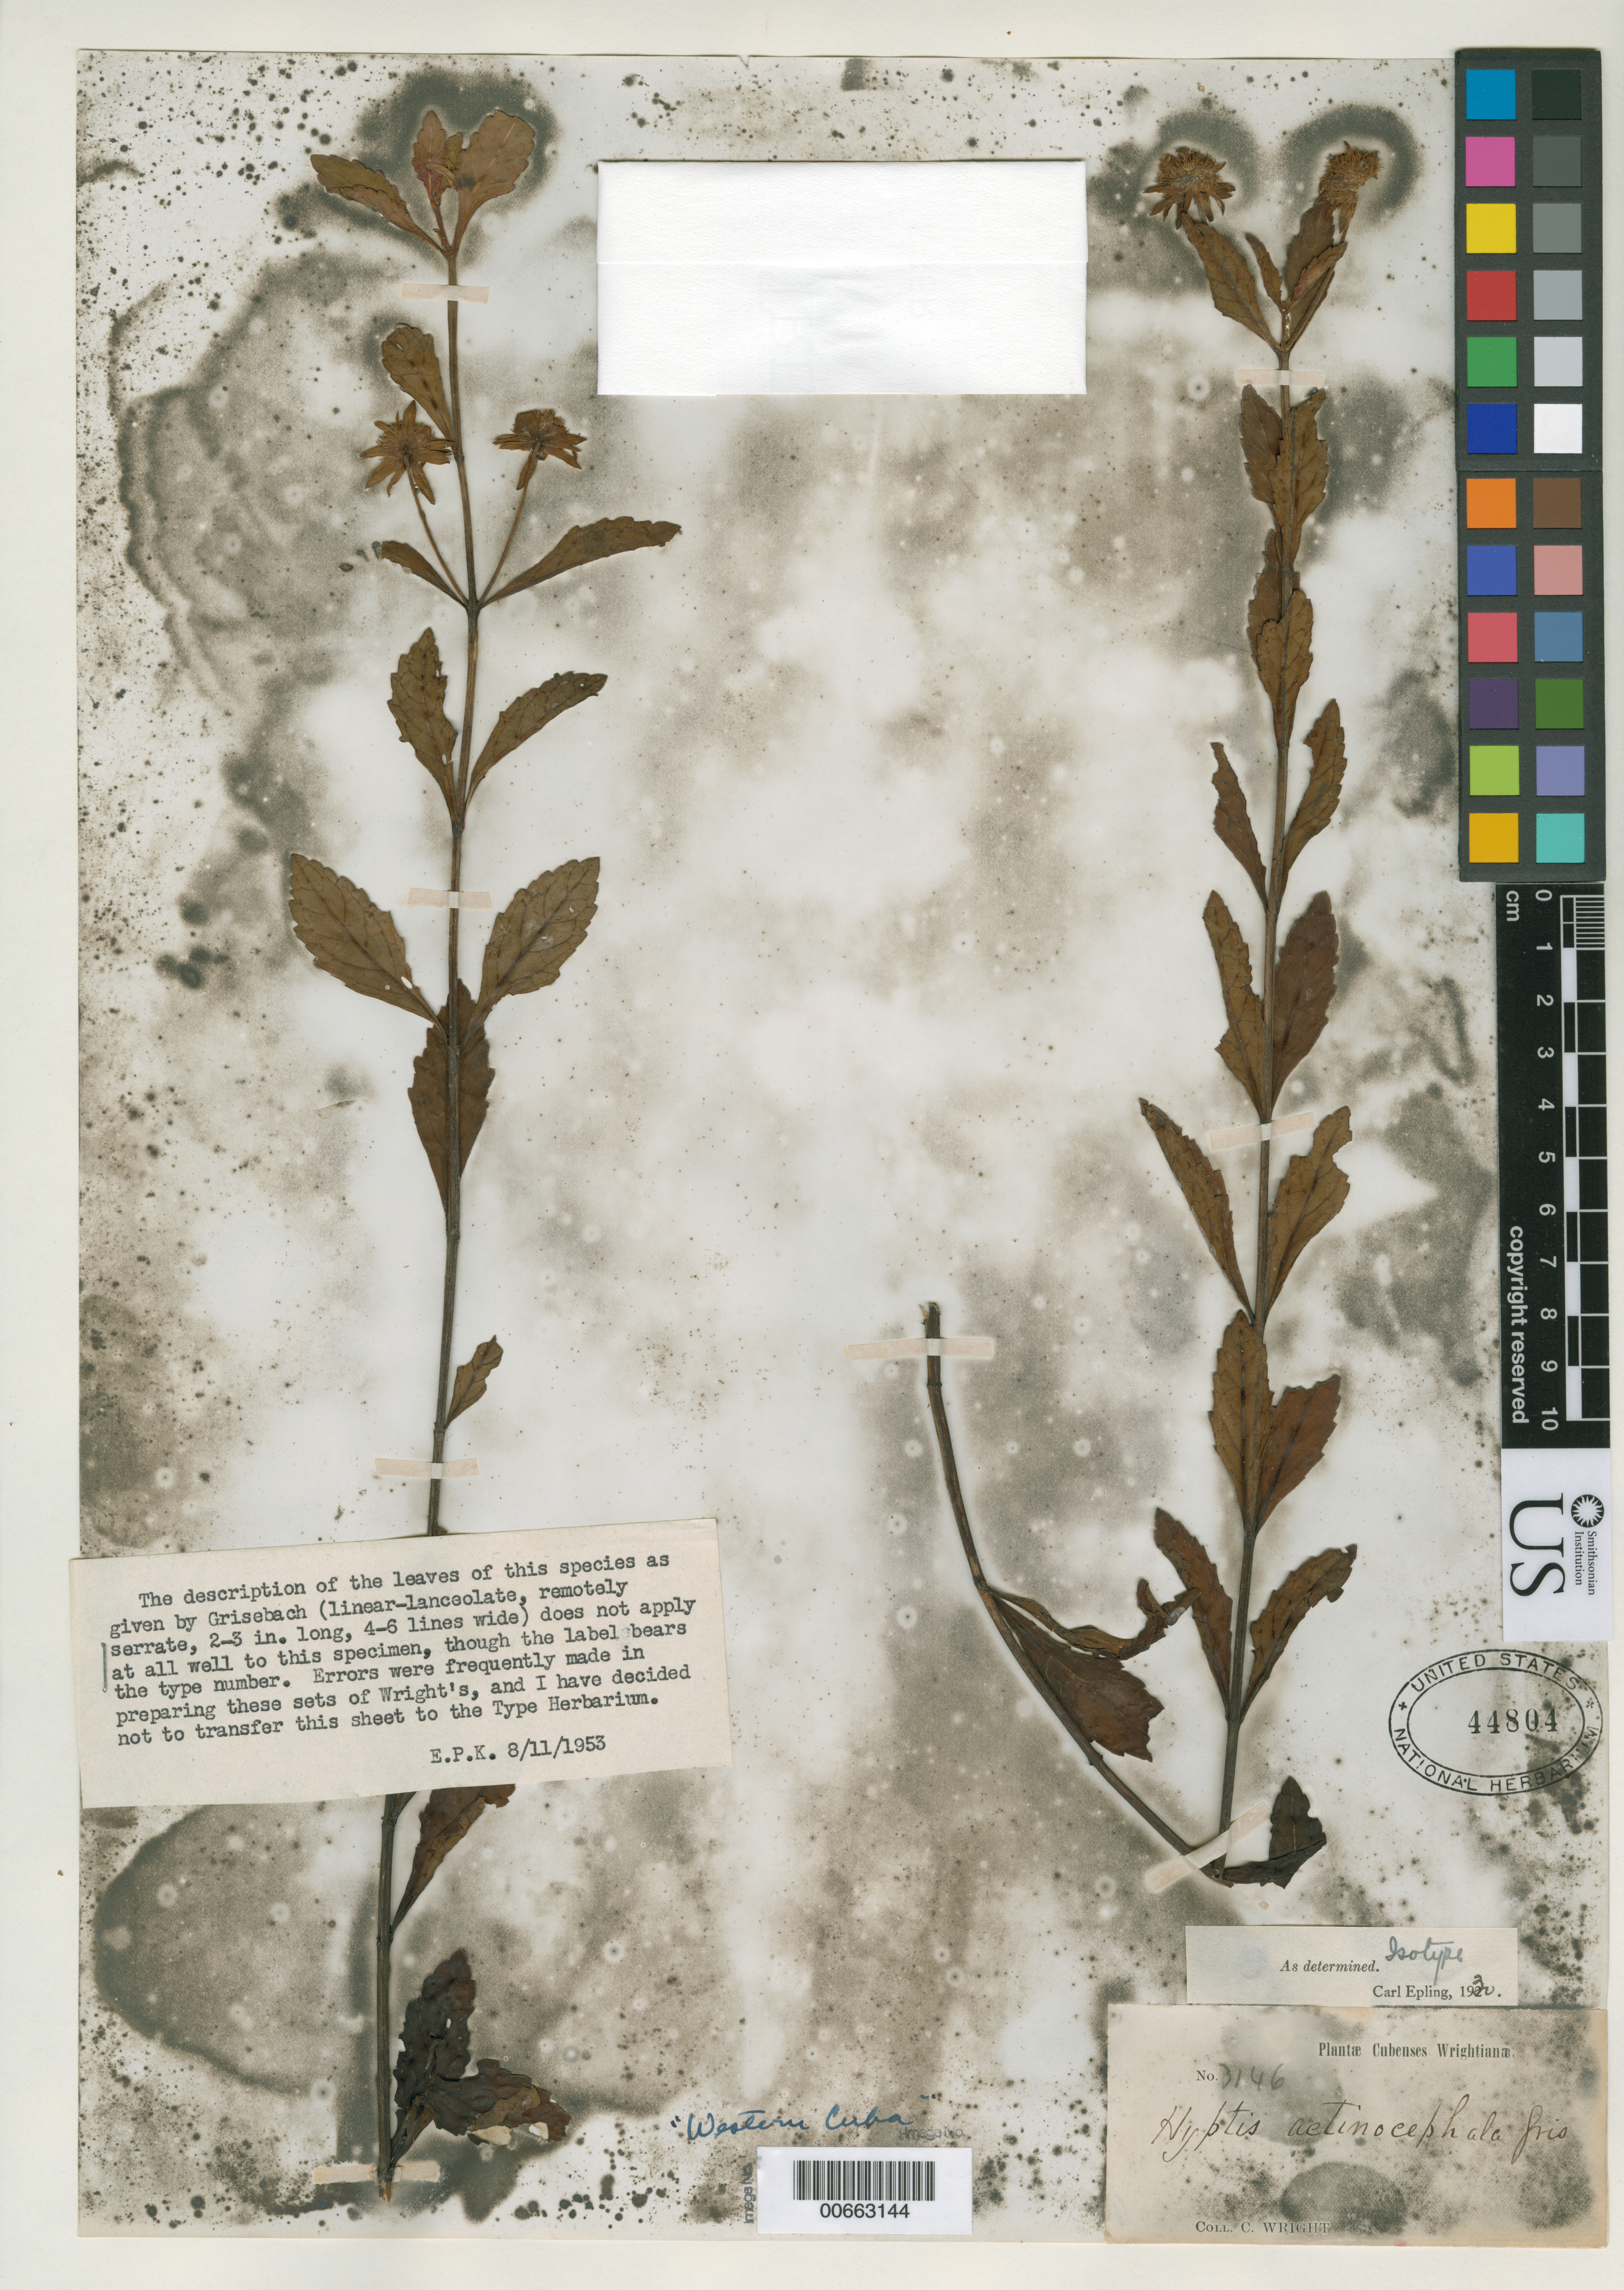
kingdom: Plantae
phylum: Tracheophyta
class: Magnoliopsida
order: Lamiales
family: Lamiaceae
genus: Hyptis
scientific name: Hyptis actinocephala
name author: Griseb.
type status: Possible Isotype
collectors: C. Wright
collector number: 3146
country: Cuba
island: Greater Antilles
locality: Western Cuba.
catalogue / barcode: US 44804